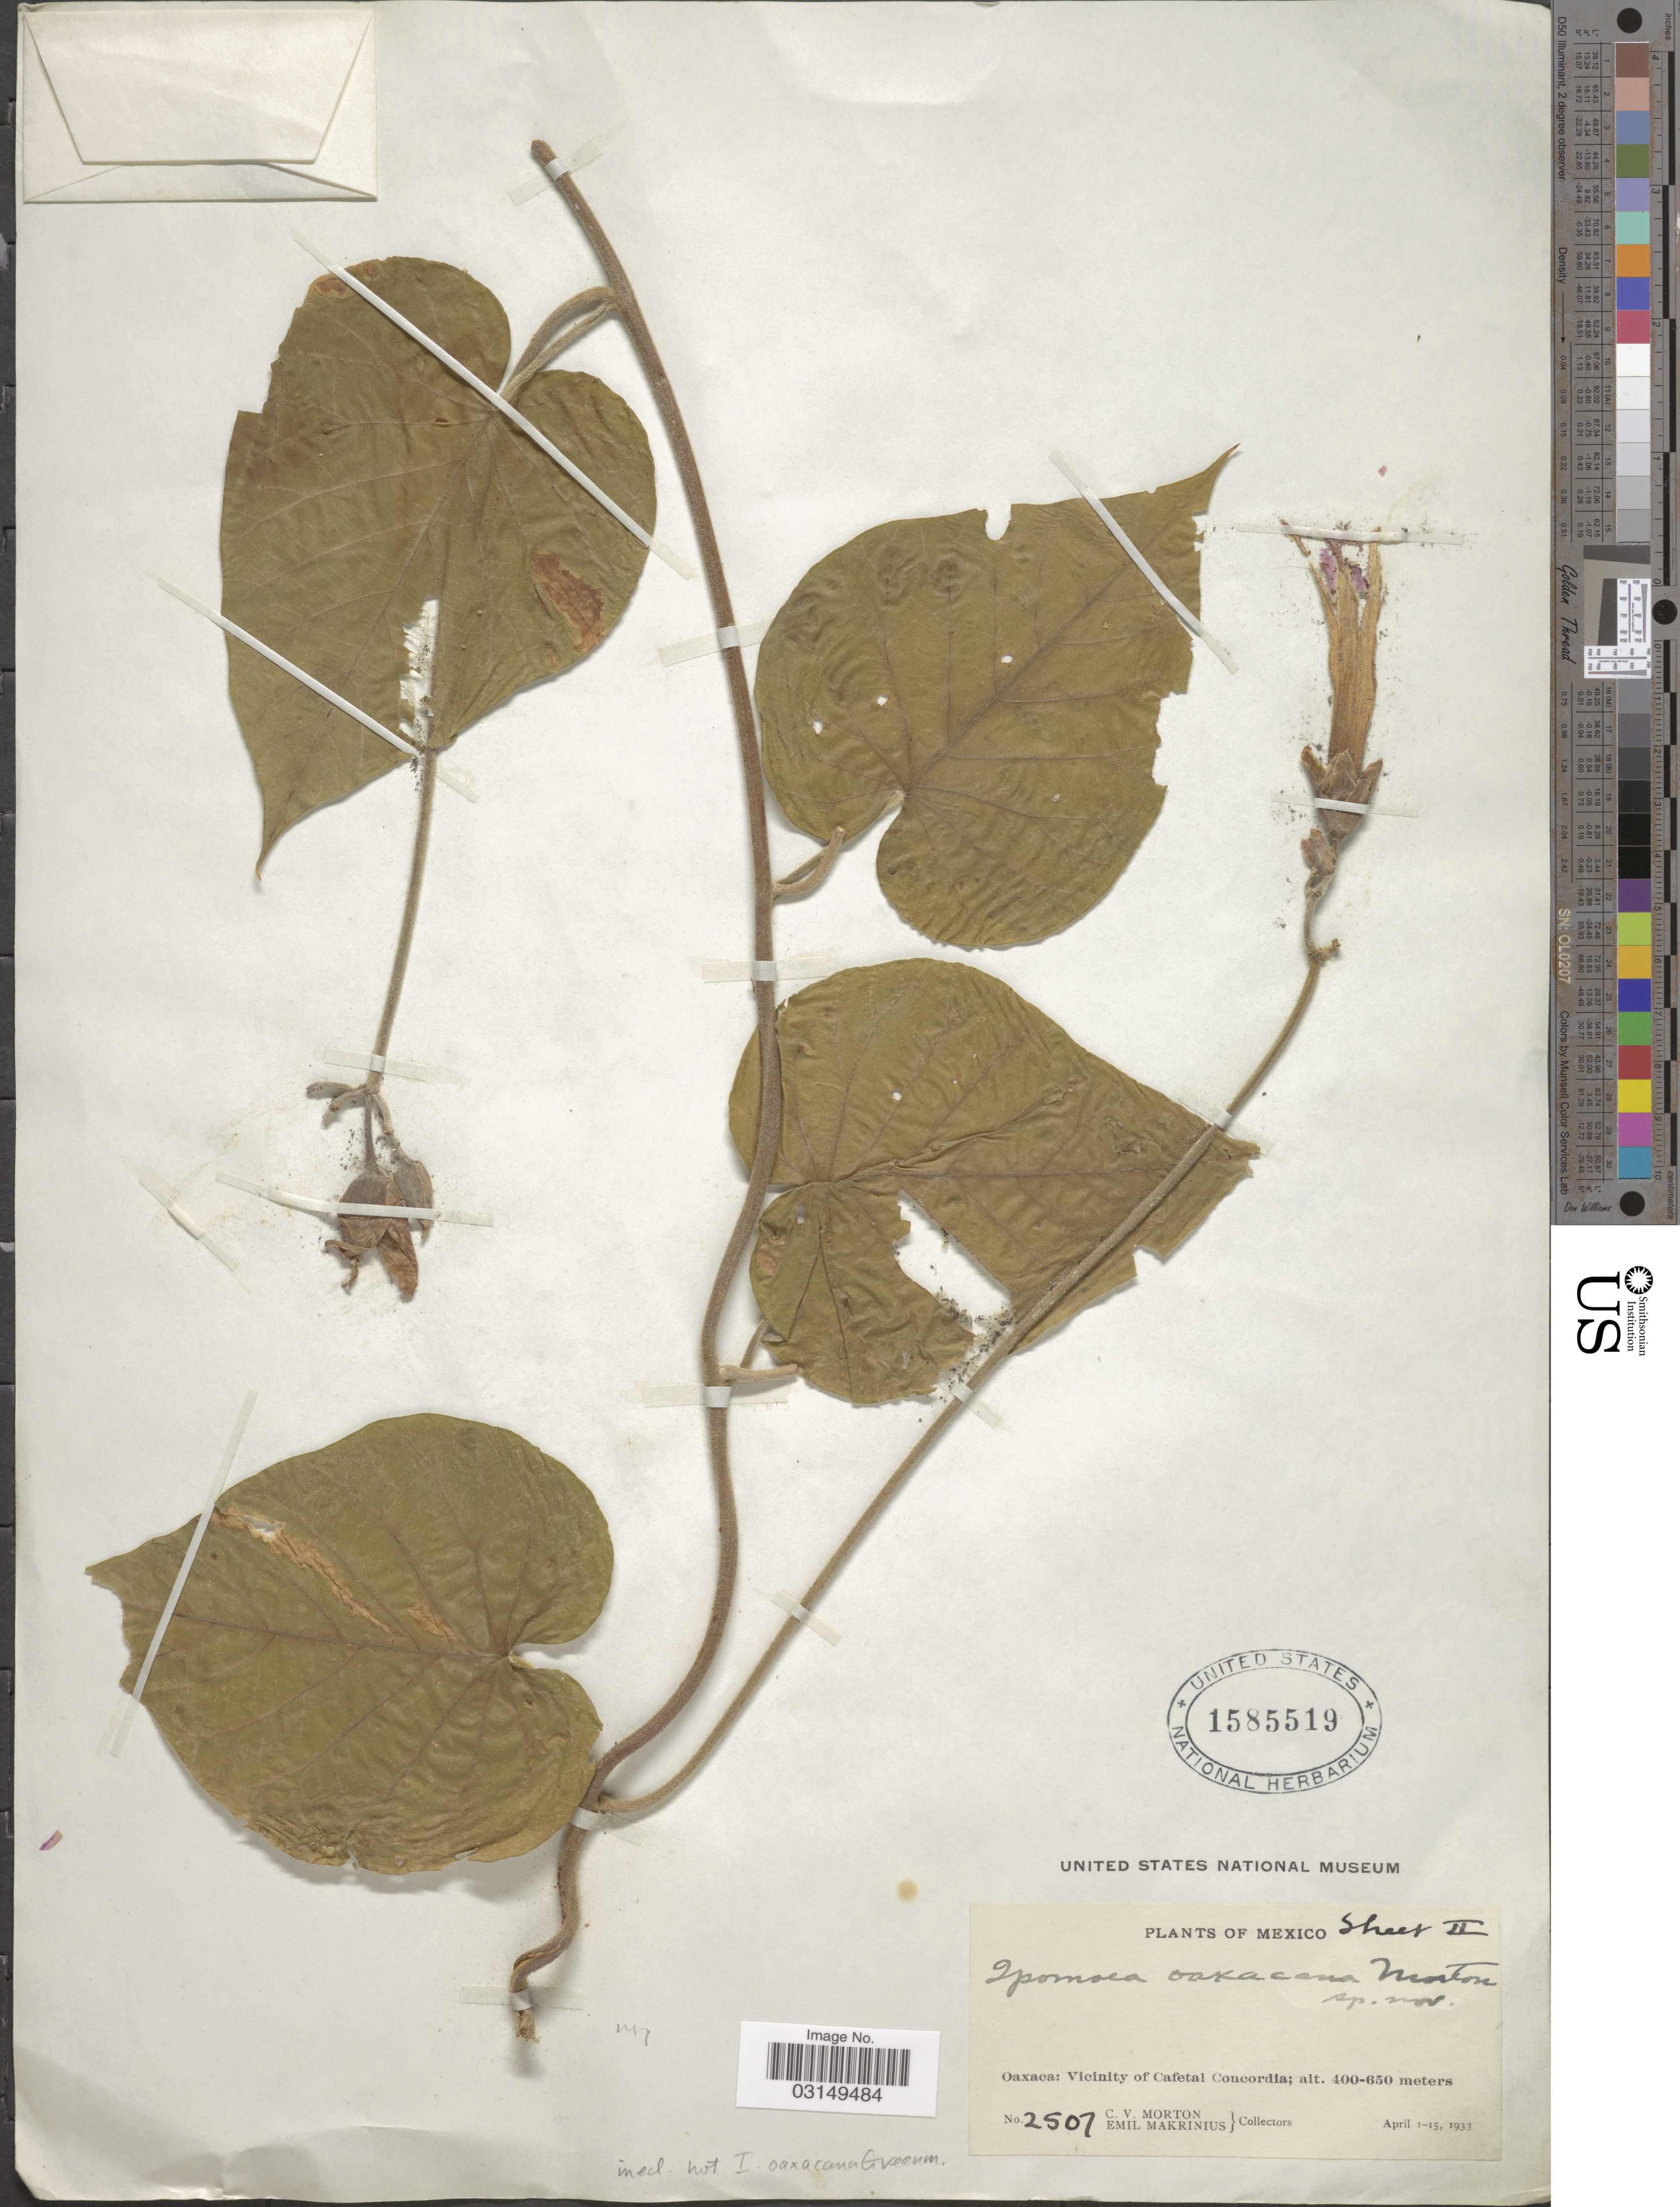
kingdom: Plantae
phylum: Tracheophyta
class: Magnoliopsida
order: Solanales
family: Convolvulaceae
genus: Ipomoea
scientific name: Ipomoea ampullacea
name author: Fernald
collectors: C. V. Morton & E. Makrinius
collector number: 2507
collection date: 1933-04-01/1933-04-15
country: Mexico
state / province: Oaxaca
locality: Vicinity of Cafetal Concordia.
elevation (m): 400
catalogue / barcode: US 1585519